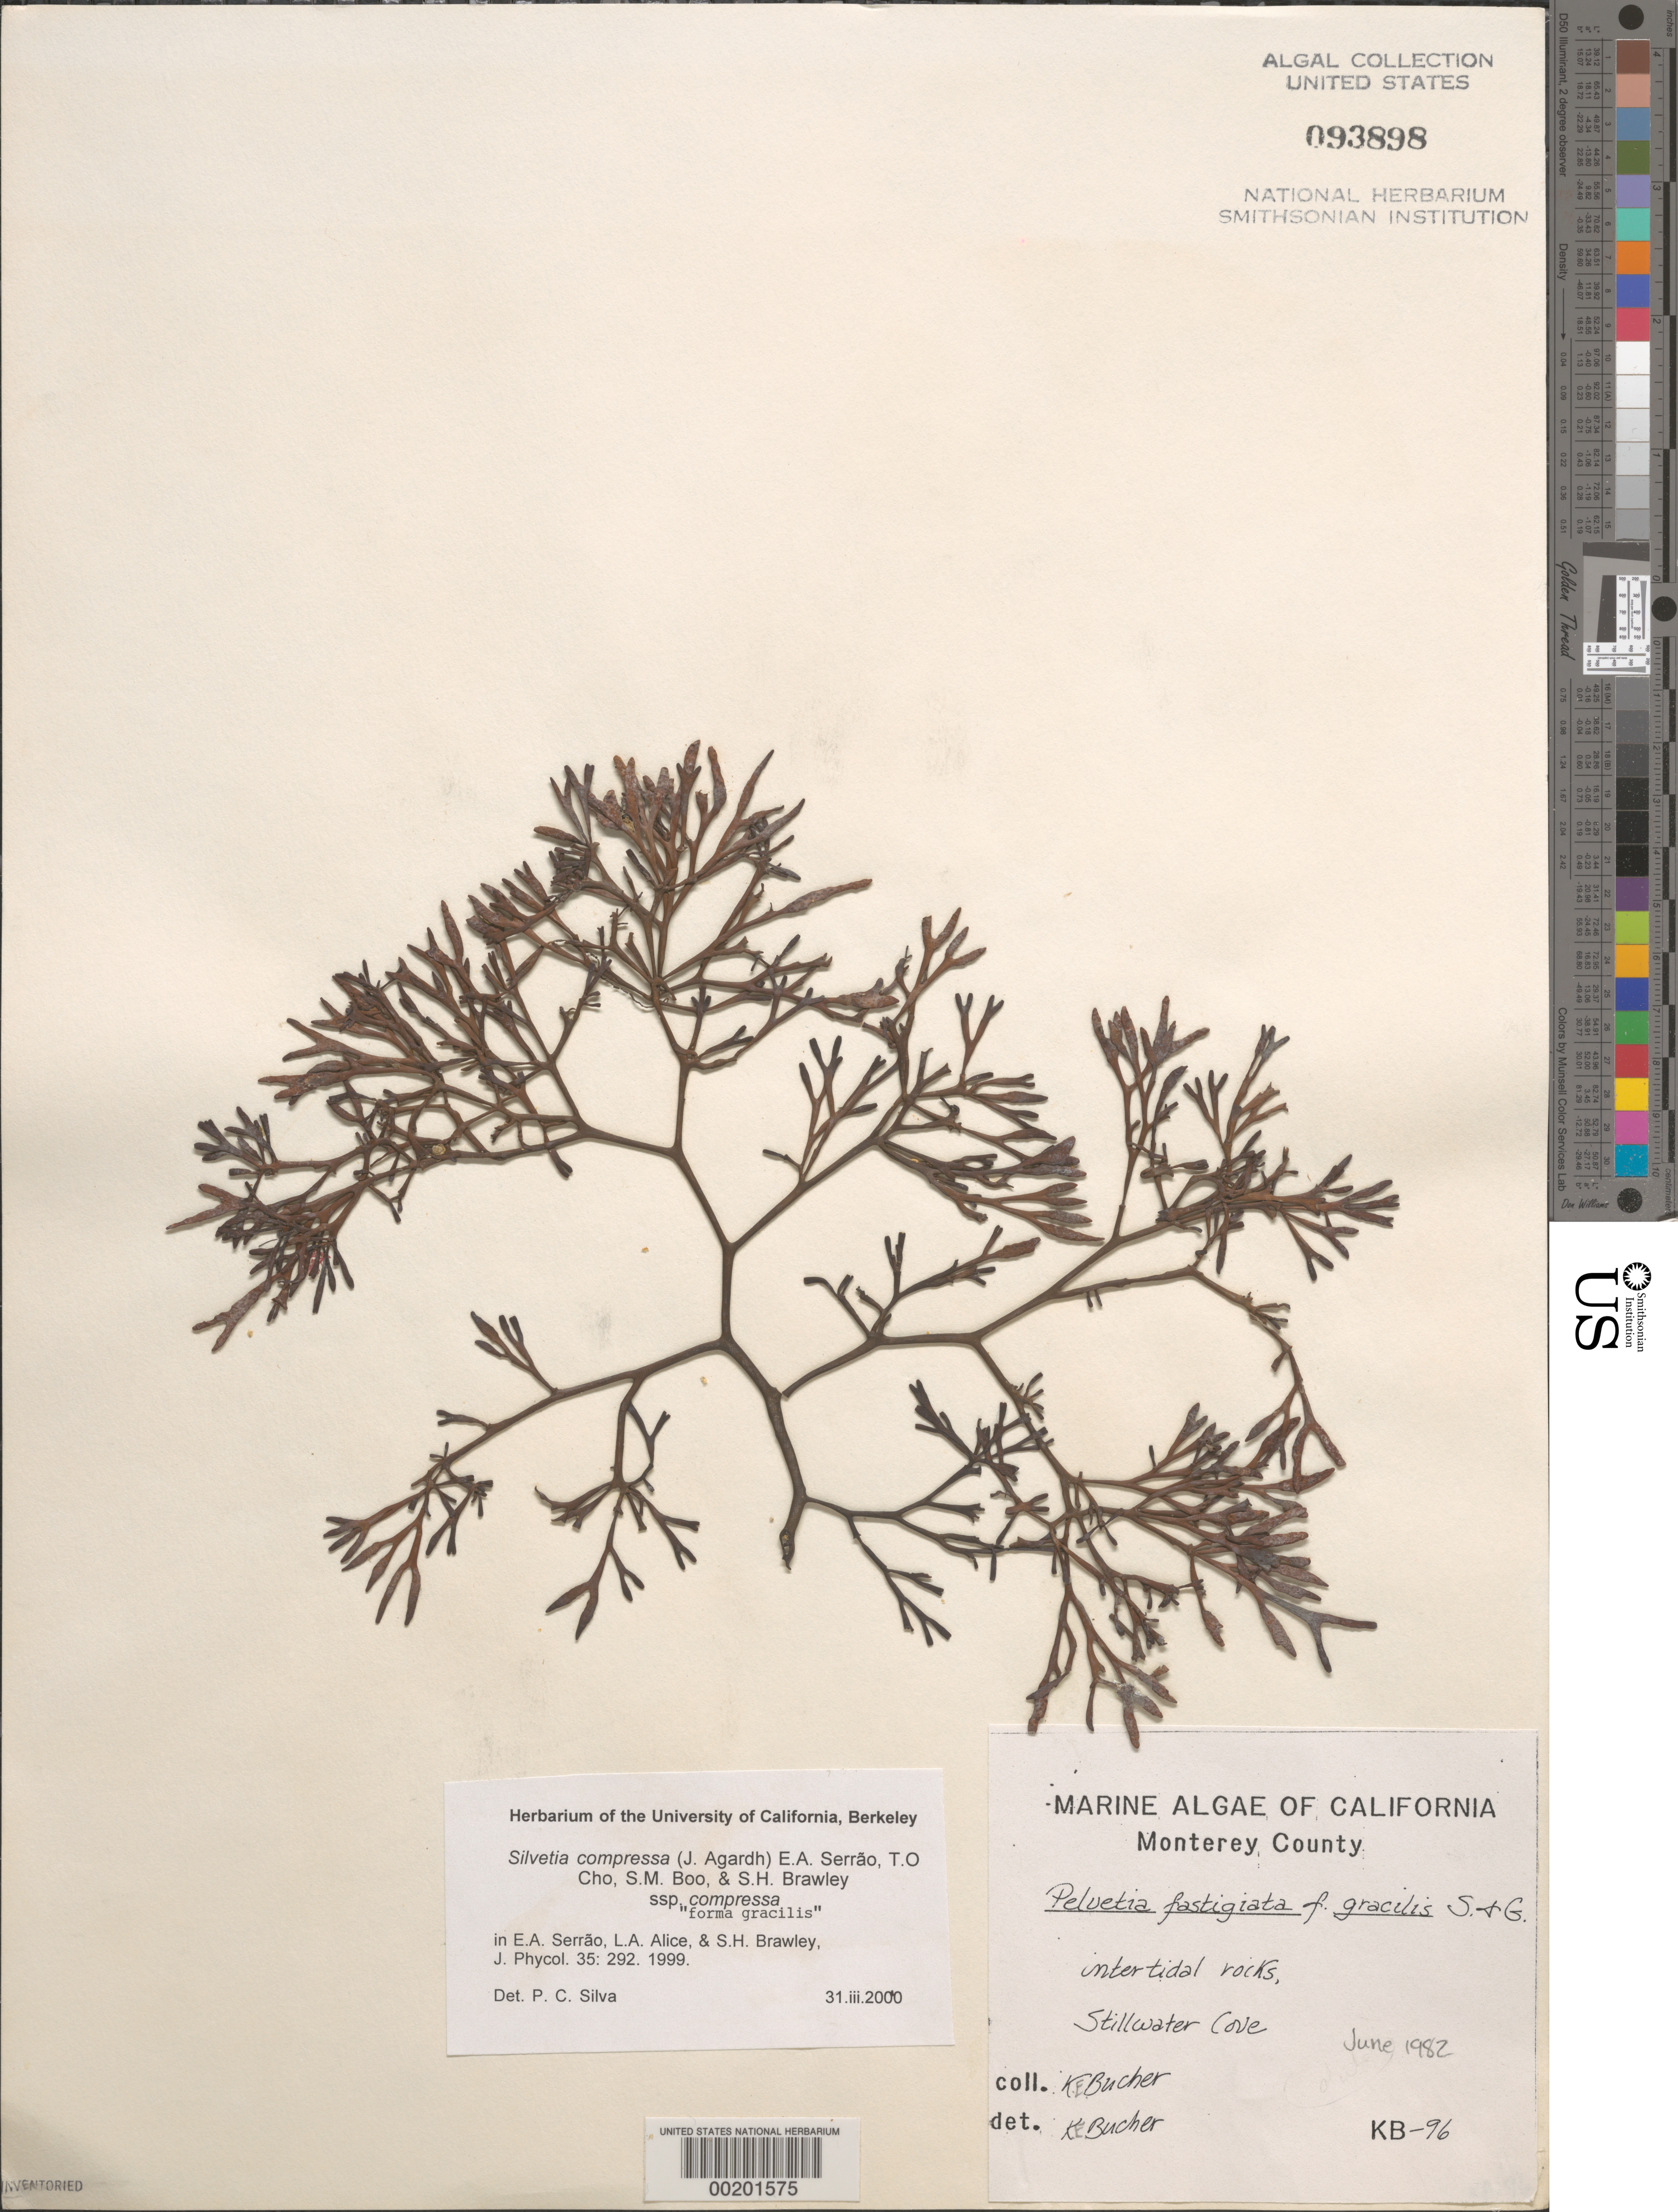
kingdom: Chromista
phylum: Ochrophyta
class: Phaeophyceae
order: Fucales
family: Fucaceae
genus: Silvetia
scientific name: Silvetia compressa subsp. compressa f. gracilis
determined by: Silva, P. C.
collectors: K. E. Bucher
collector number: KB-96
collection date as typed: Jun 1982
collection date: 1982-06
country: United States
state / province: California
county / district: Monterey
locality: Stillwater Cove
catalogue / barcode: US 93898